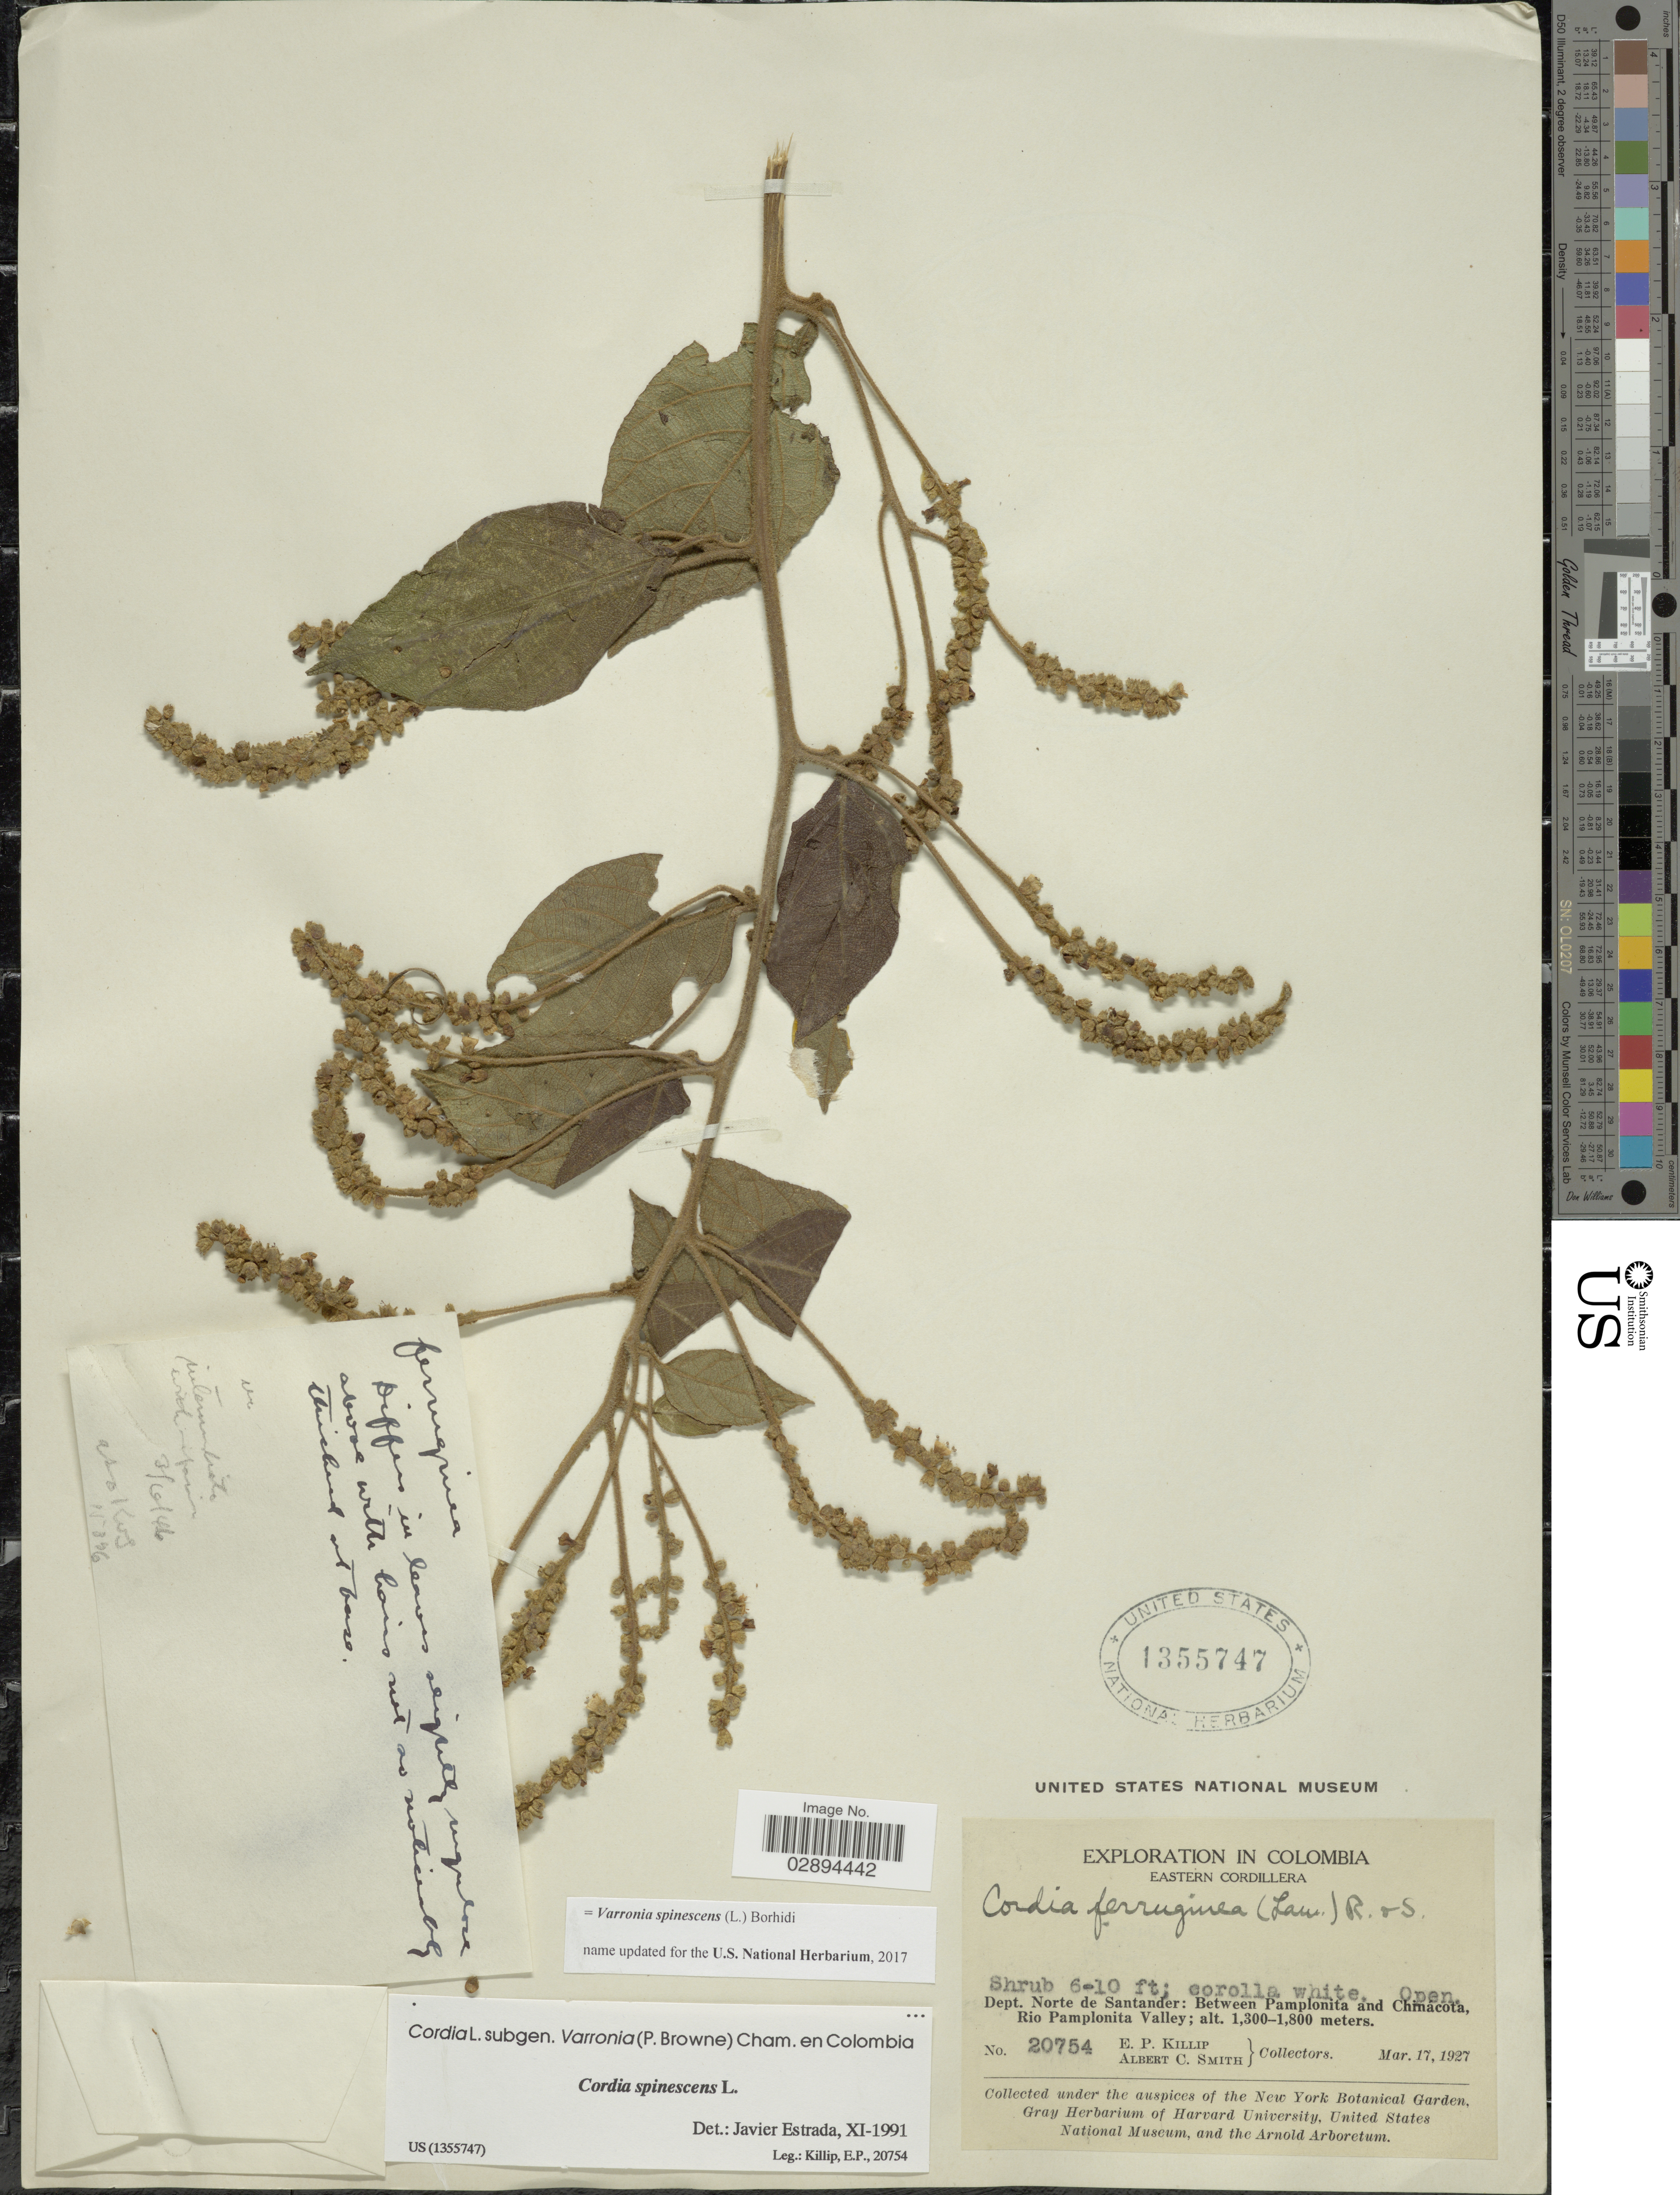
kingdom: Plantae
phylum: Tracheophyta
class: Magnoliopsida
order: Boraginales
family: Cordiaceae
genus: Varronia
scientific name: Varronia spinescens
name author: (L.) Borhidi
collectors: E. P. Killip & A. C. Smith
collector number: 20754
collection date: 1927-03-17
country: Colombia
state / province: Norte de Santander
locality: Eastern Cordillera. Dept. Norte de Santander: Between Pamplonita and Chinácota, Rio Pamplonita Valley.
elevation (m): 1300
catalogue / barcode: US 1355747